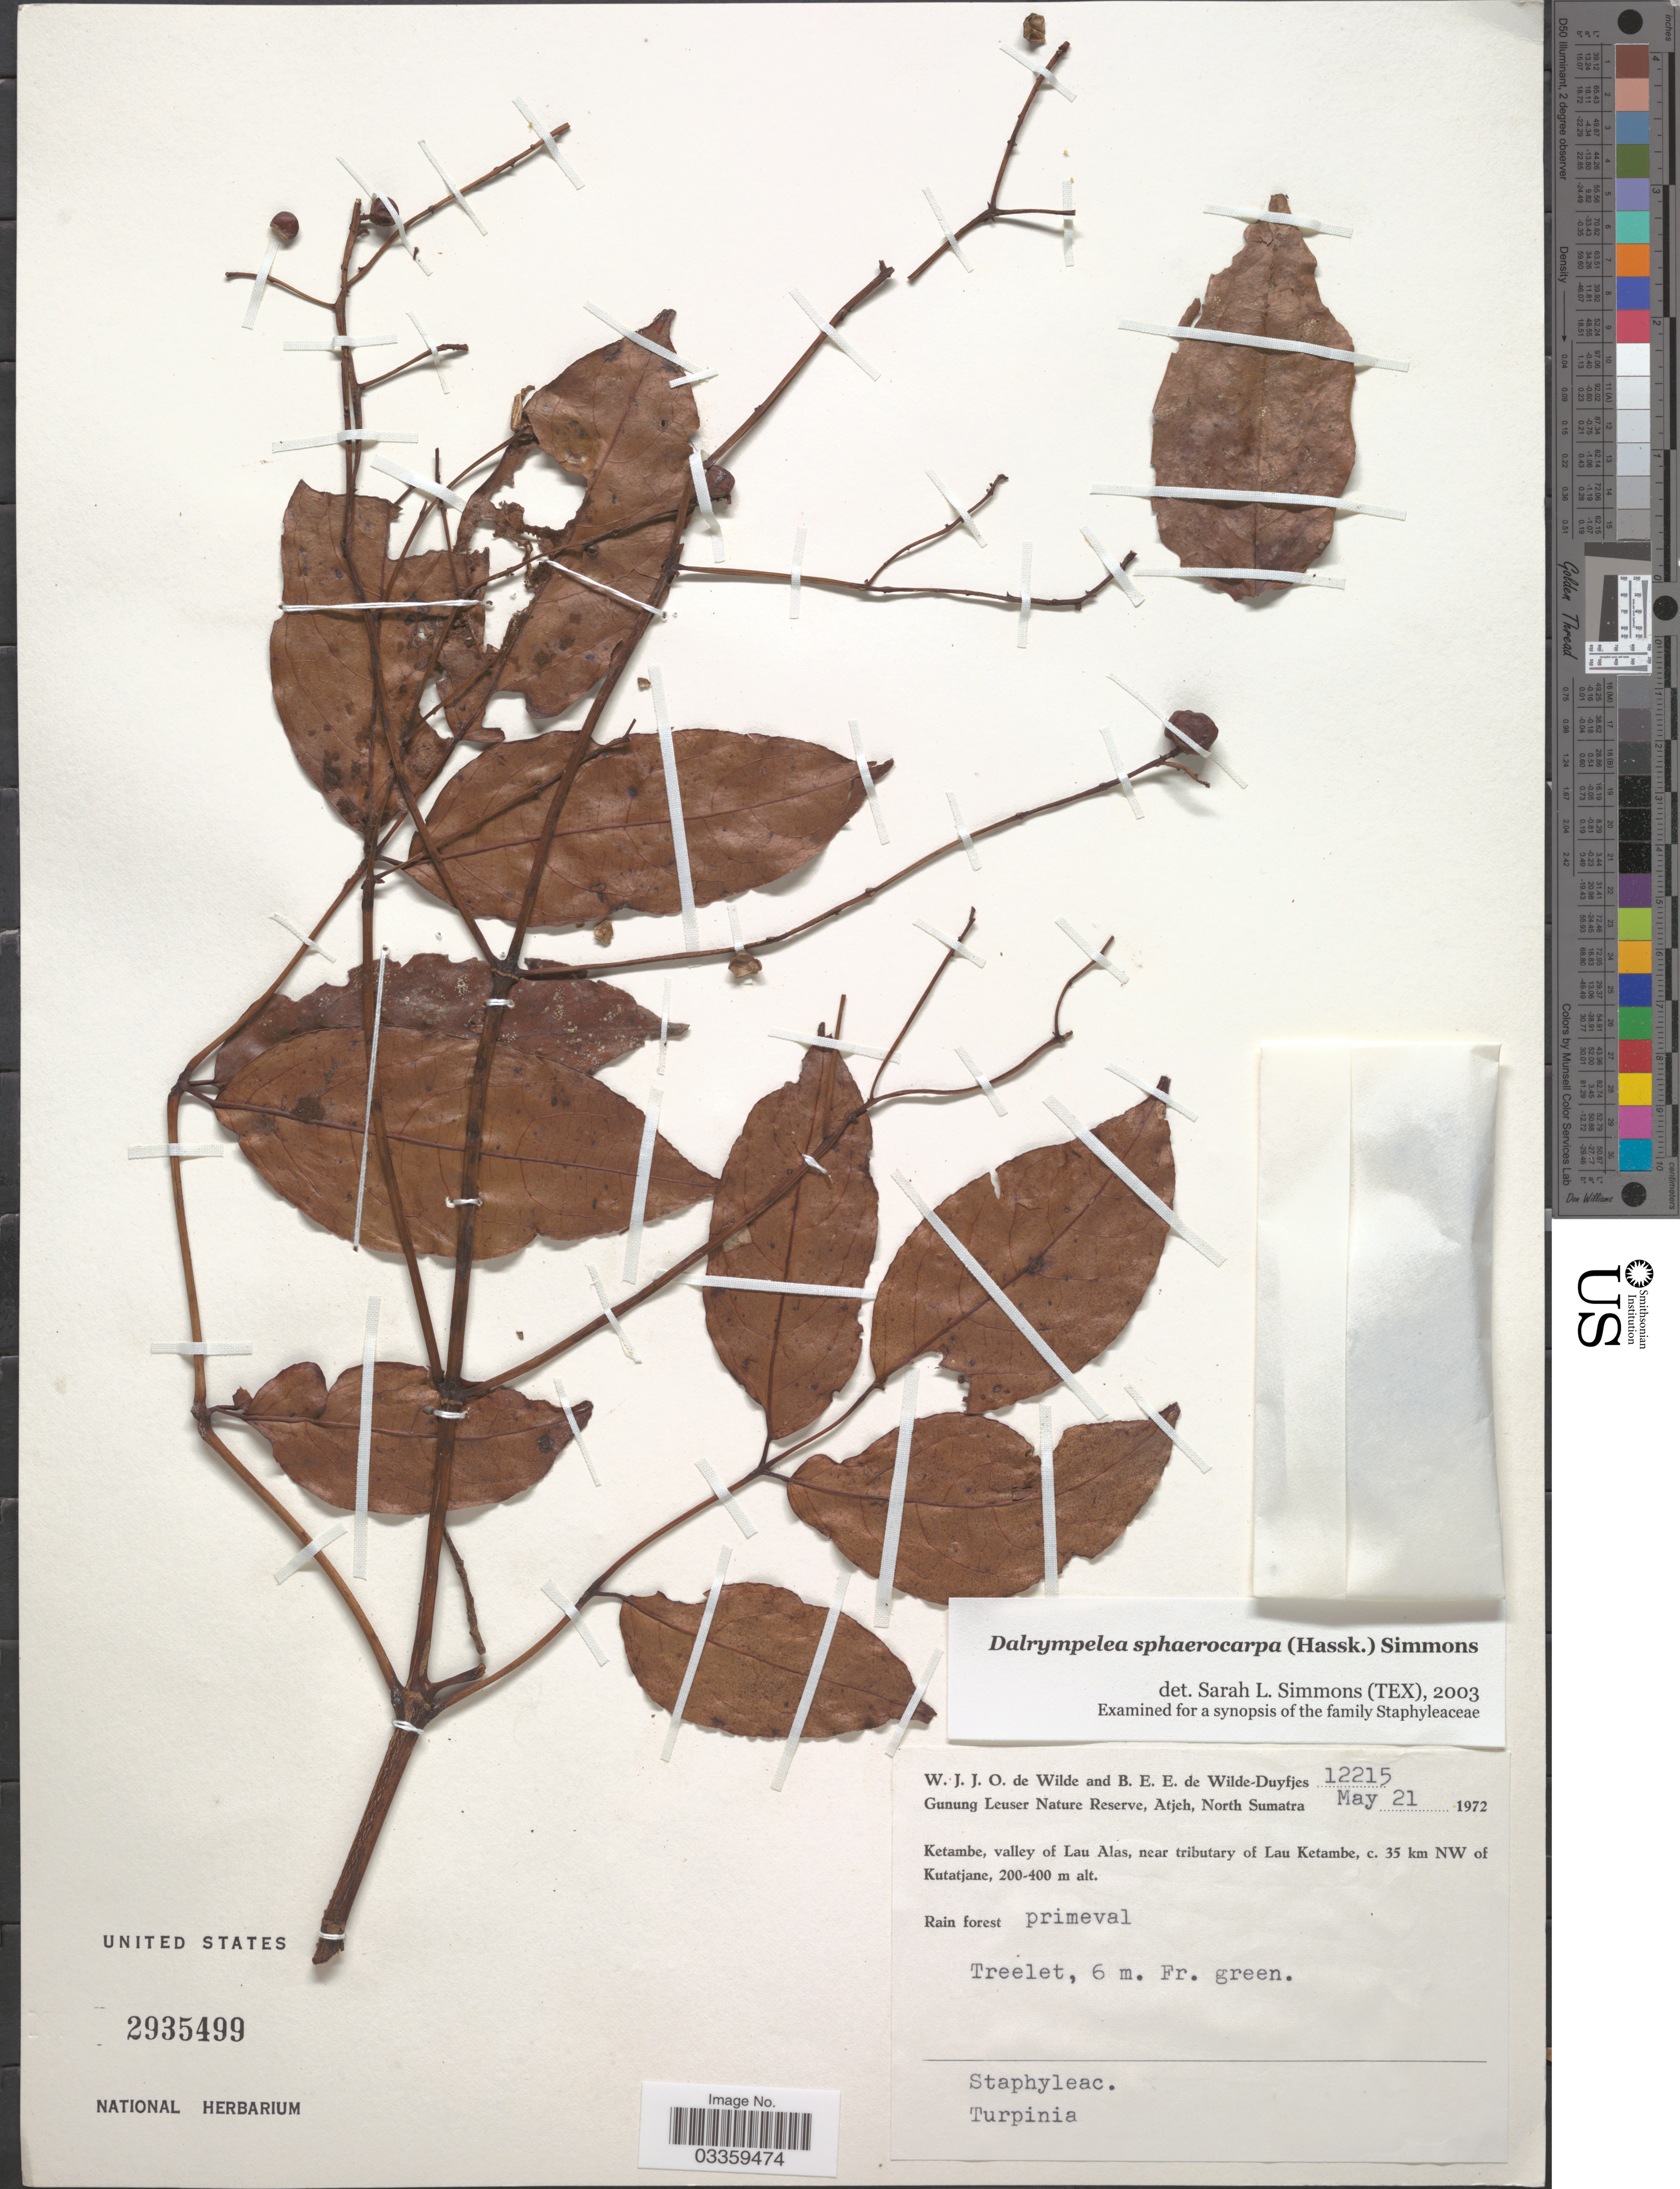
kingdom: Plantae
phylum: Tracheophyta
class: Magnoliopsida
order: Crossosomatales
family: Staphyleaceae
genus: Dalrympelea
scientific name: Dalrympelea sphaerocarpa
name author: (Hassk.) Nor-Ezzaw.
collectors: W. J. de Wilde & B. E. de Wilde-Duyfjes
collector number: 12215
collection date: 1972-05-21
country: Indonesia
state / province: Sumatra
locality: Gunung Leuser Nature Reserve, Atjeh, North Sumatra. Ketambe, valley of Lau Alas, near tributary of Lau Ketambe, c. 35 km NW of Kutatjane.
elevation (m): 200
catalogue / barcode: US 2935499